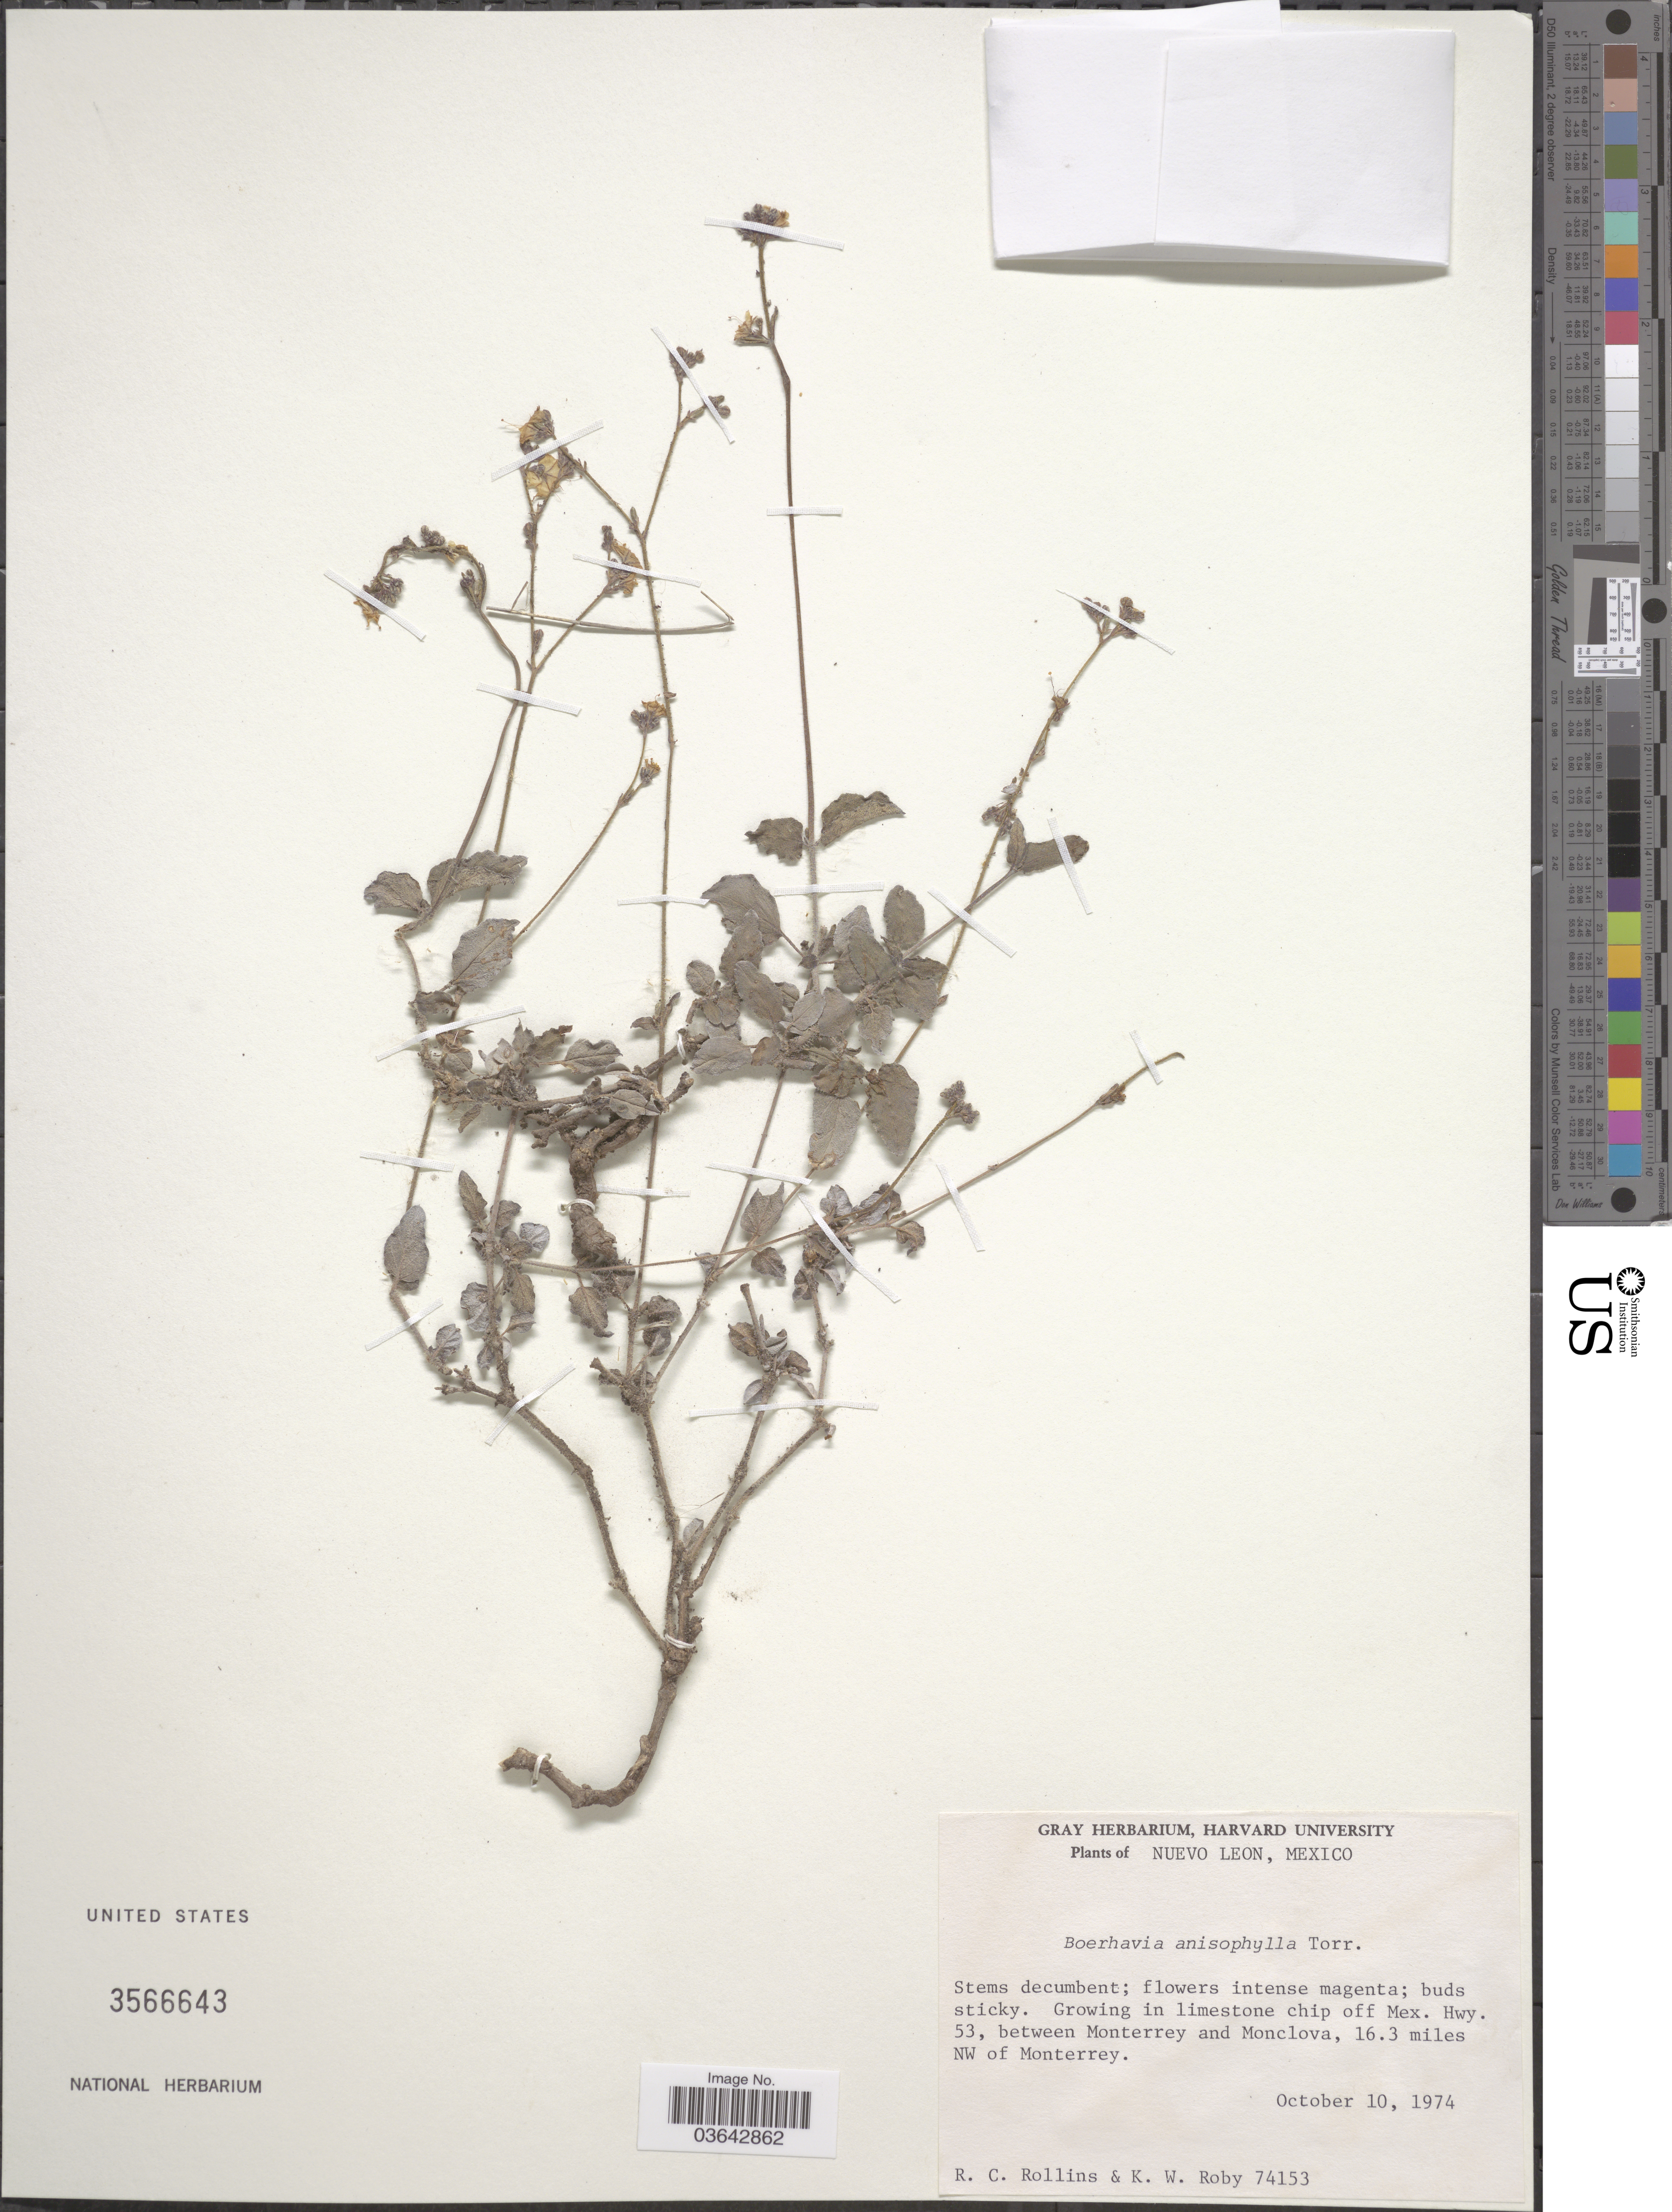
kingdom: Plantae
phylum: Tracheophyta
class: Magnoliopsida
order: Caryophyllales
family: Nyctaginaceae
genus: Boerhavia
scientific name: Boerhavia anisophylla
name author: Torr. in Emory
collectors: R. C. Rollins & K. W. Roby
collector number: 74153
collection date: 1974-10-10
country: Mexico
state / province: Nuevo León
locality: Growing in limestone chip off Mex. Hwy. 53, between Monterrey and Monclova, 16.3 miles NW of Monterrey.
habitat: growing in limestone chip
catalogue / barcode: US 3566643